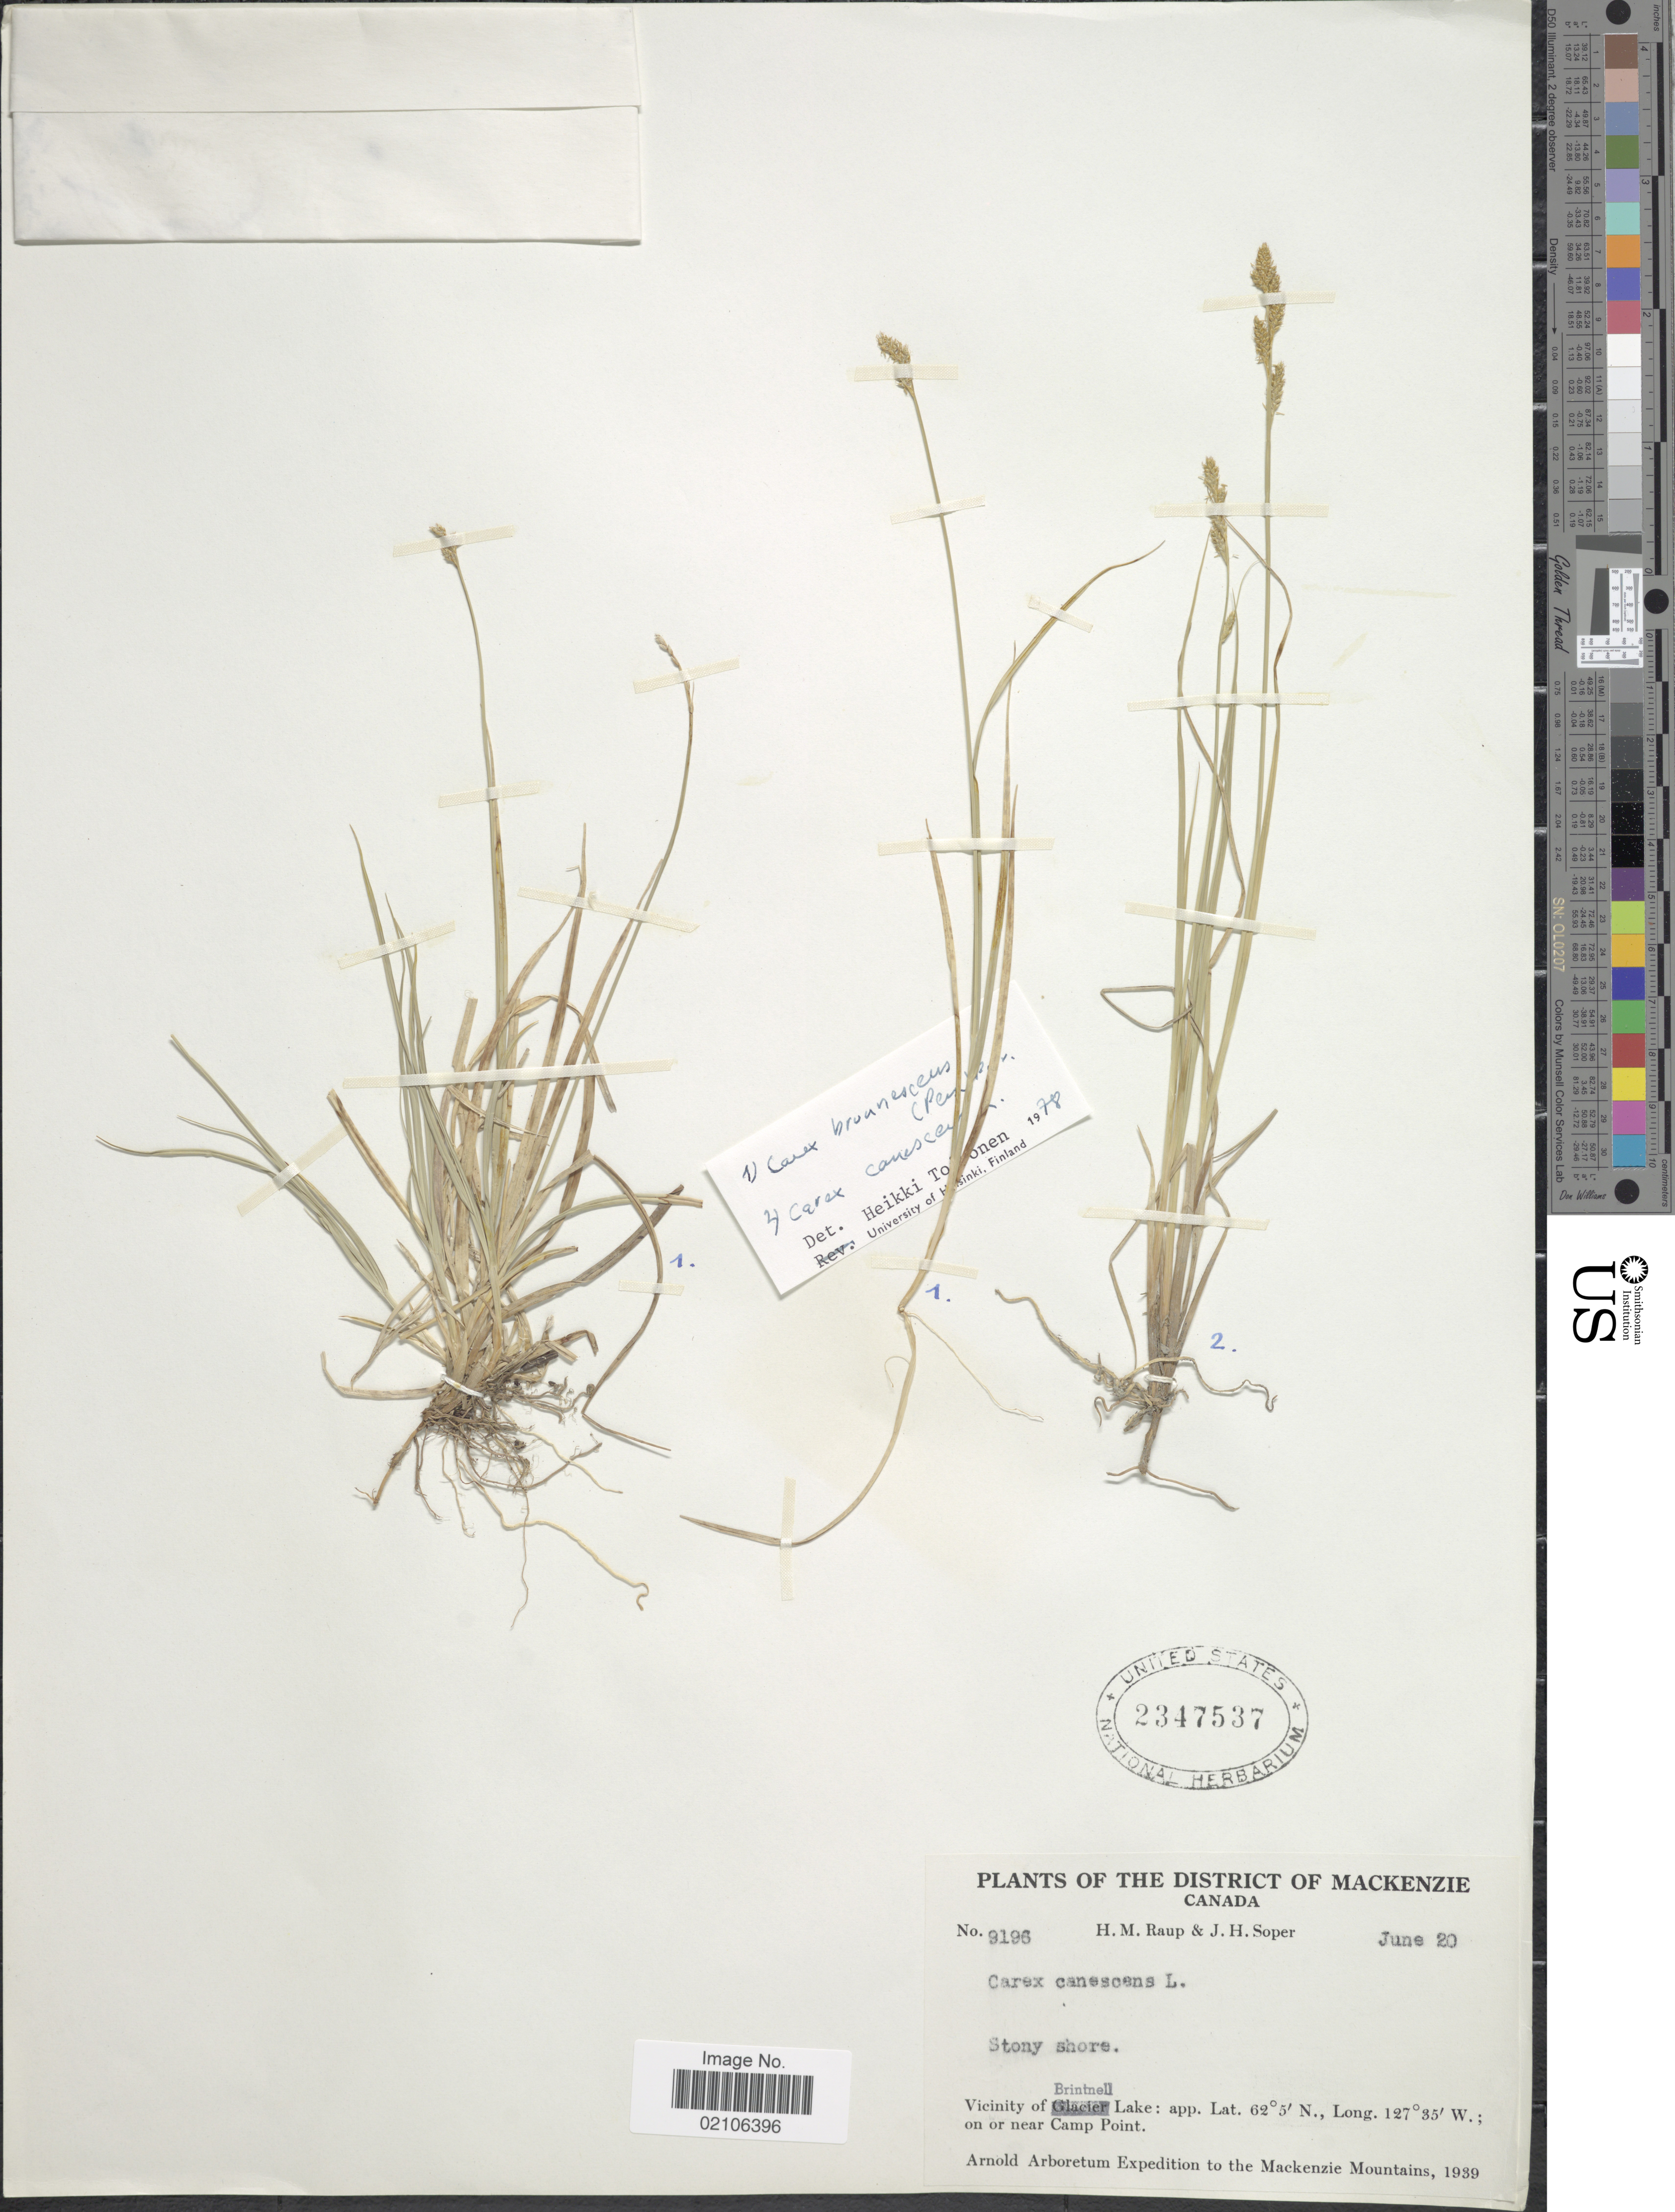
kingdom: Plantae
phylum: Tracheophyta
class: Liliopsida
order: Poales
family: Cyperaceae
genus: Carex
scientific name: Carex brunnescens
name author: (Pers.) Poir.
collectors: H. Raup & J. H. Soper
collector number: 9196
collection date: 1939-06-20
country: Canada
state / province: British Columbia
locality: District of Mackenzie, Vicinity of Brintnell Lake, on or near Camp Point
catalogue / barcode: US 2347537